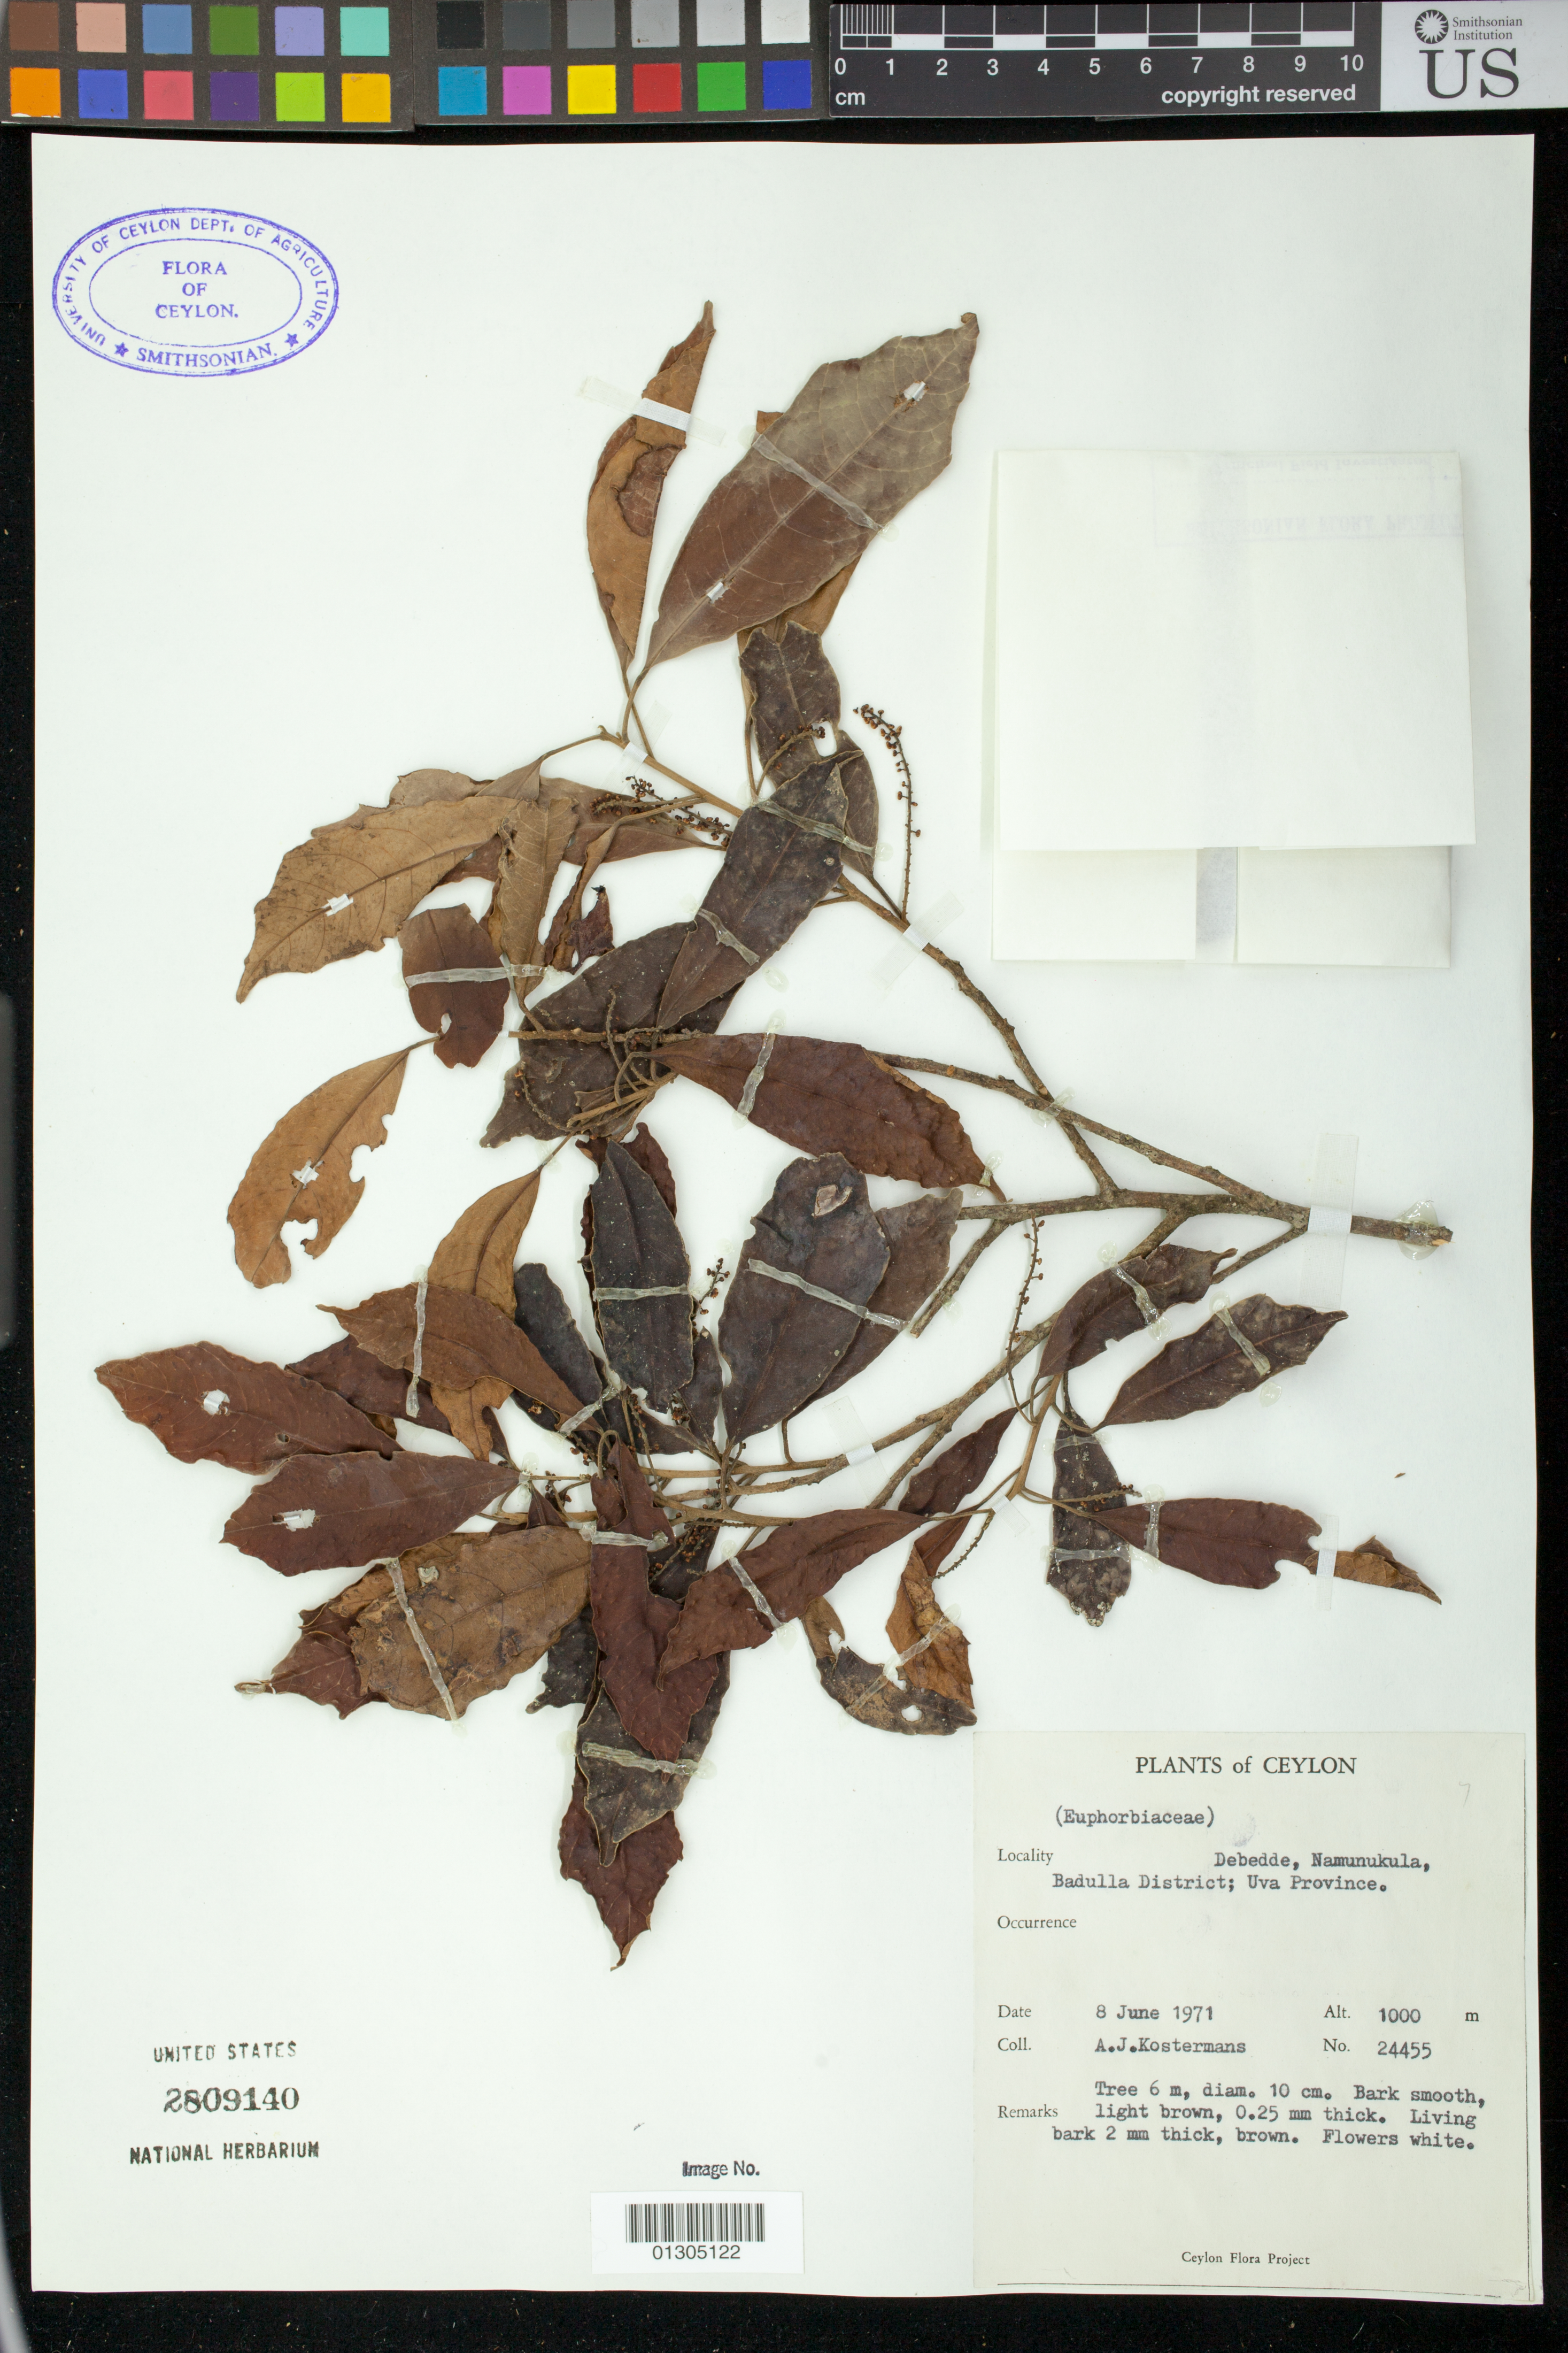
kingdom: Plantae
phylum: Tracheophyta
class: Magnoliopsida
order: Malpighiales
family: Euphorbiaceae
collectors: A. J. G. Kostermans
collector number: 24455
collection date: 1971-06-08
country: Sri Lanka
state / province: Uva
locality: Debedde, Namunukula, Badulla District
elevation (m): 1000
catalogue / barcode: US 2809140